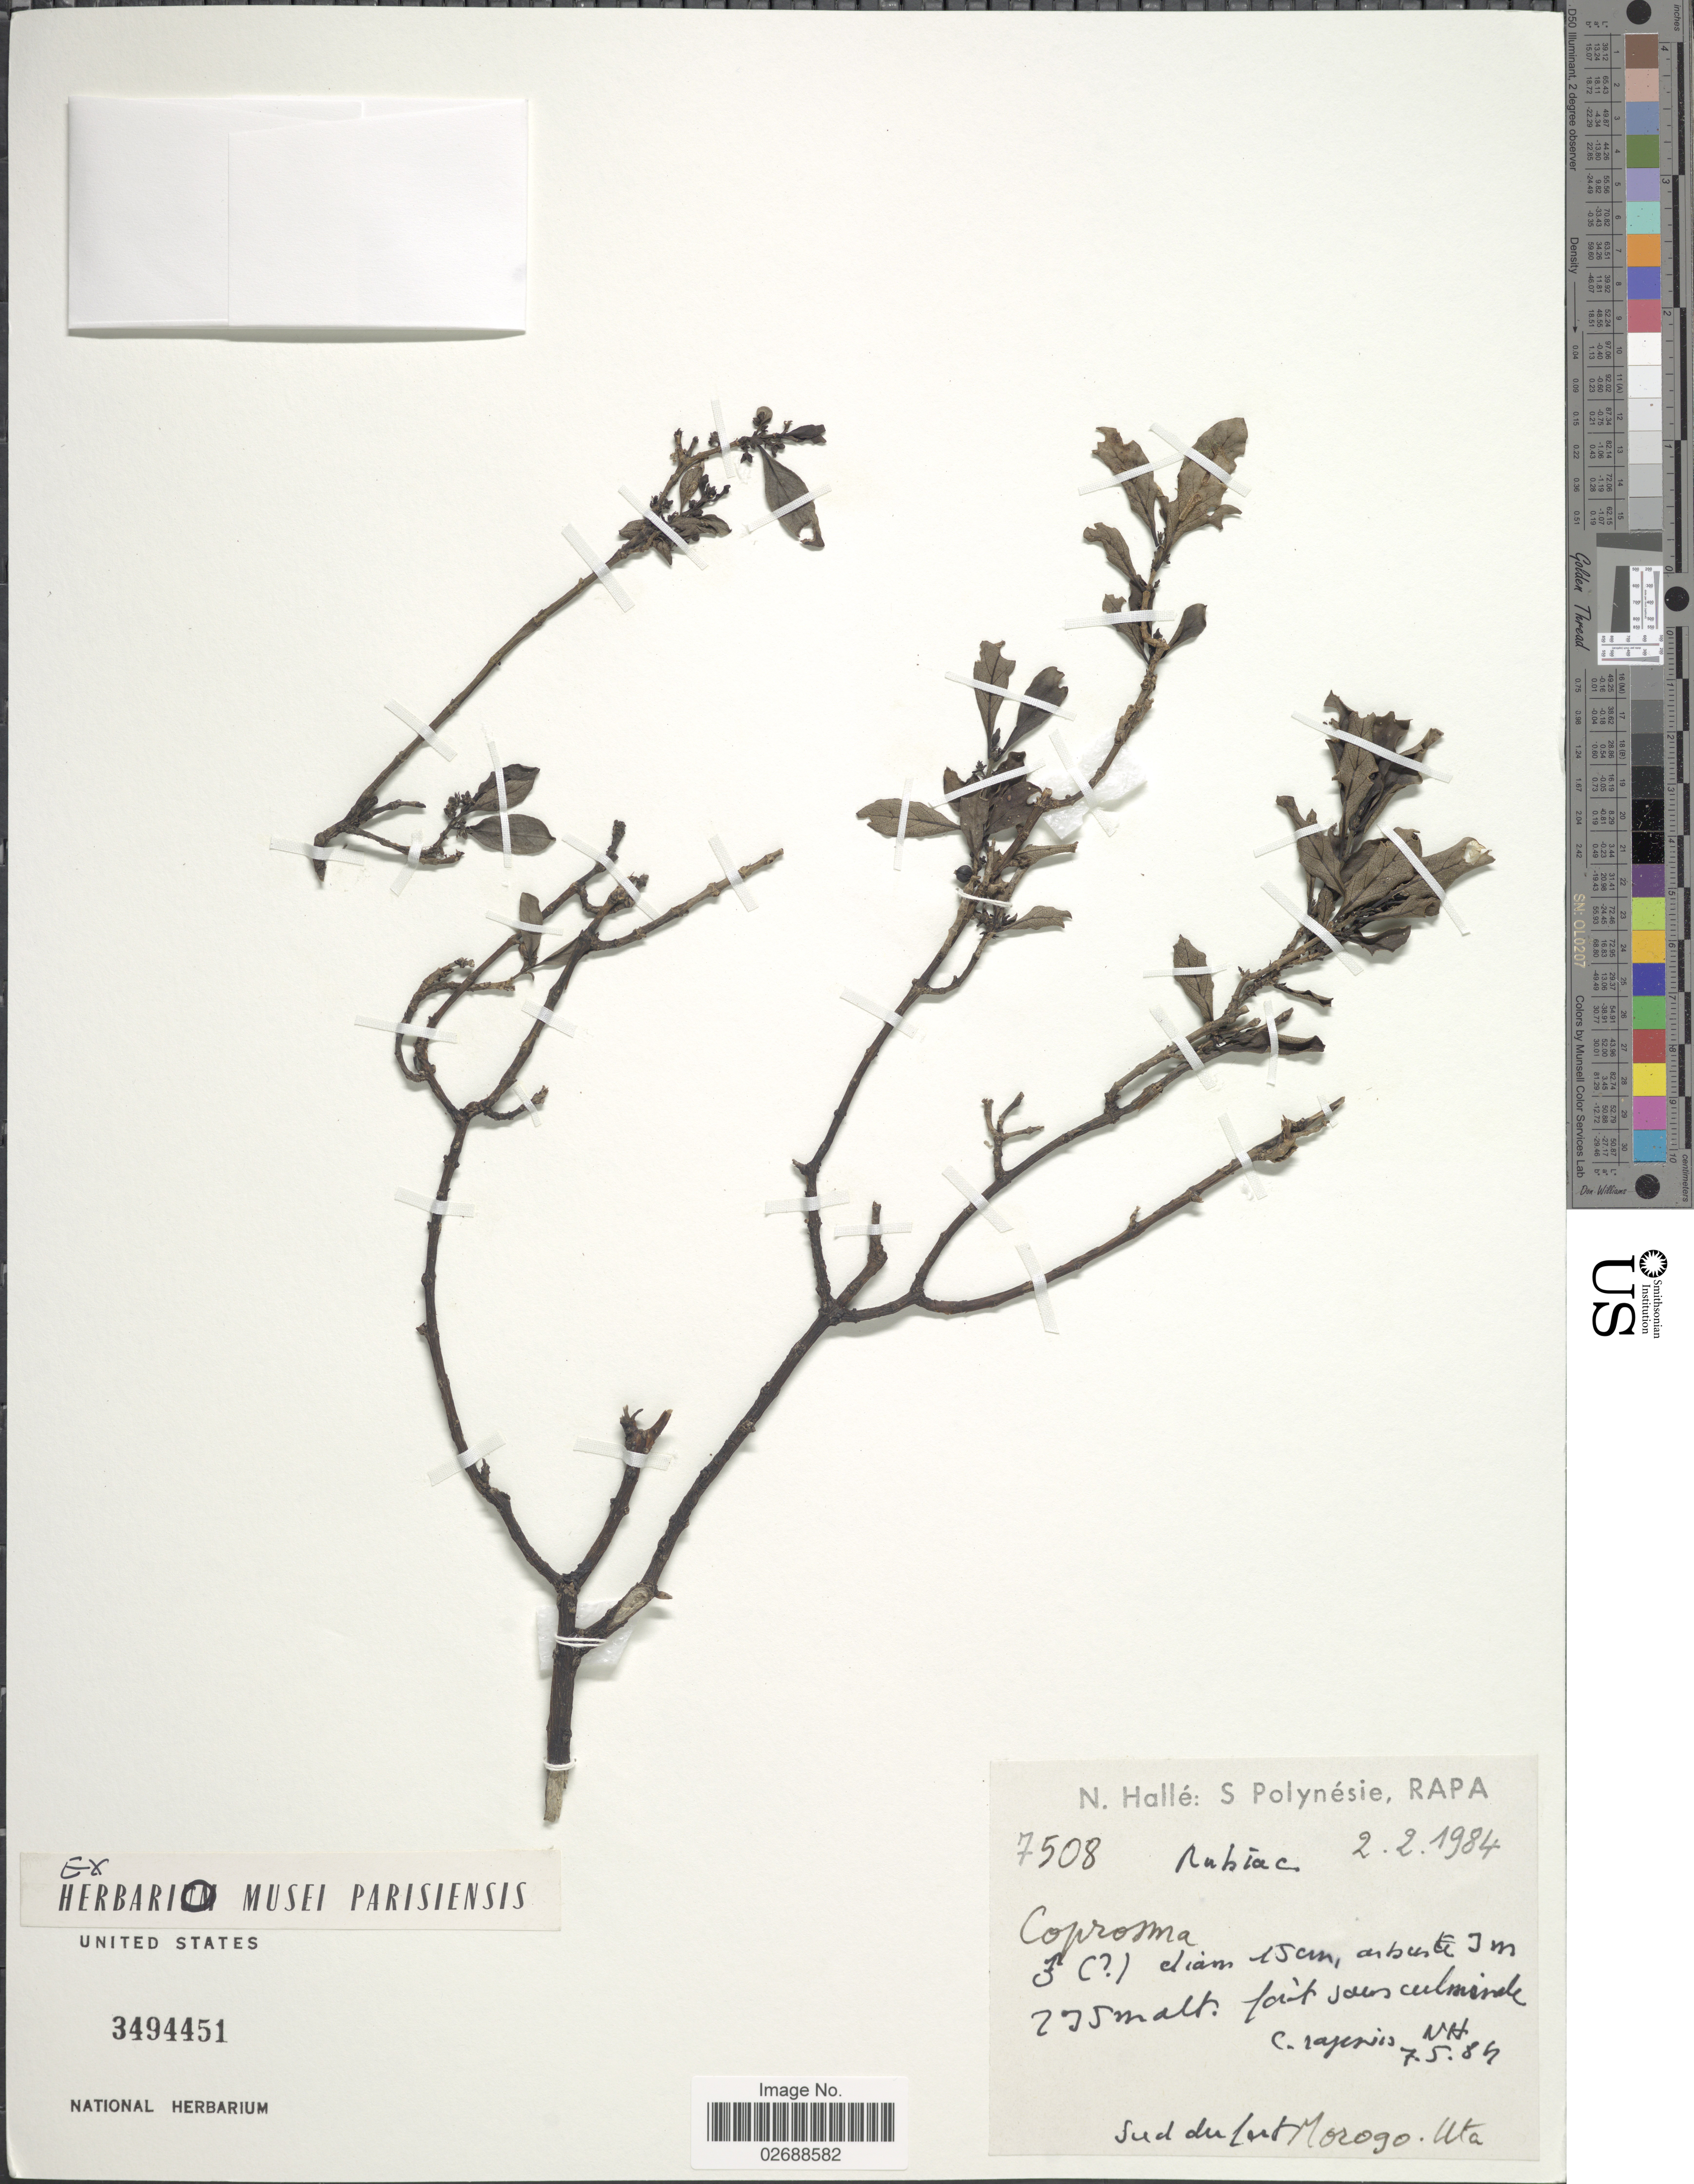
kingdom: Plantae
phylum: Tracheophyta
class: Magnoliopsida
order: Gentianales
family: Rubiaceae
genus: Coprosma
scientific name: Coprosma sp.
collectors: N. Hallé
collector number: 7508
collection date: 1984-02-02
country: French Polynesia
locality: S. Polynesie,Sud du East Morogo, Uta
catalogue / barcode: US 3494451